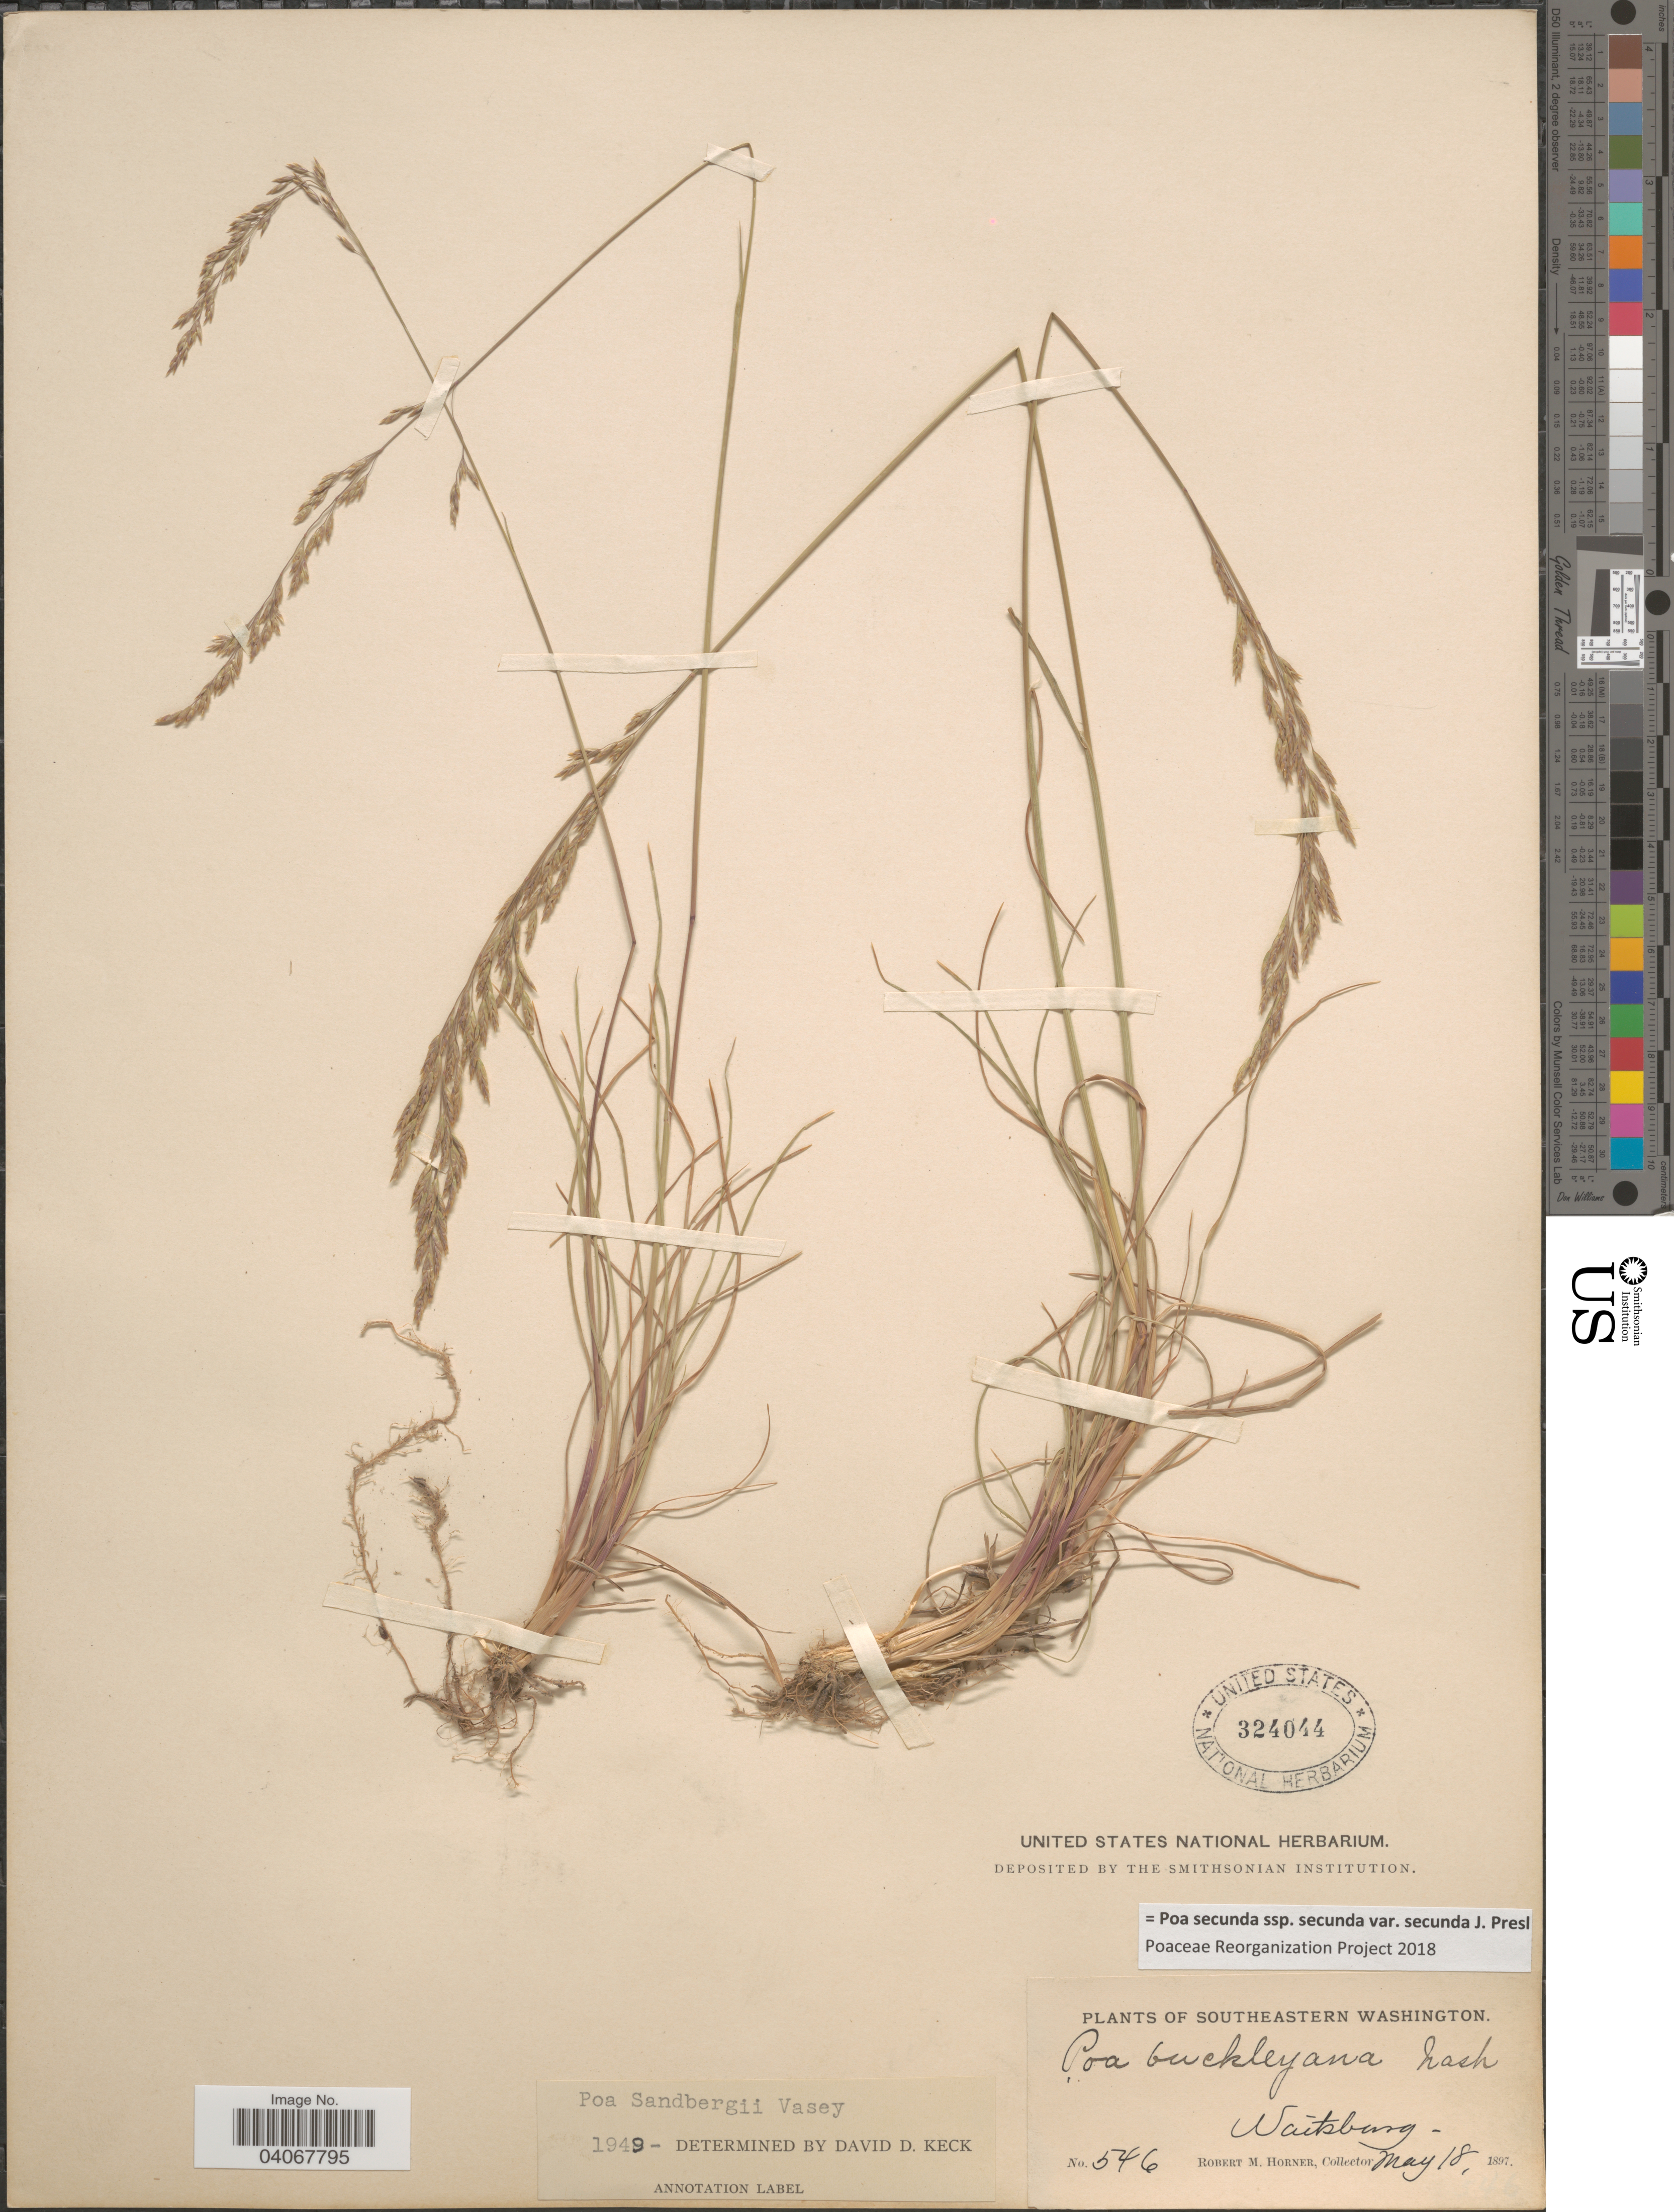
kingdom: Plantae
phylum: Tracheophyta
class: Liliopsida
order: Poales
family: Poaceae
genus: Poa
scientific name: Poa secunda subsp. secunda var. secunda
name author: J. Presl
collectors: R. Horner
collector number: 546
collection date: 1897-05-18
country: United States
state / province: Washington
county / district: Walla Walla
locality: Southeastern Washington. Waitsburg.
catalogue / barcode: US 324044